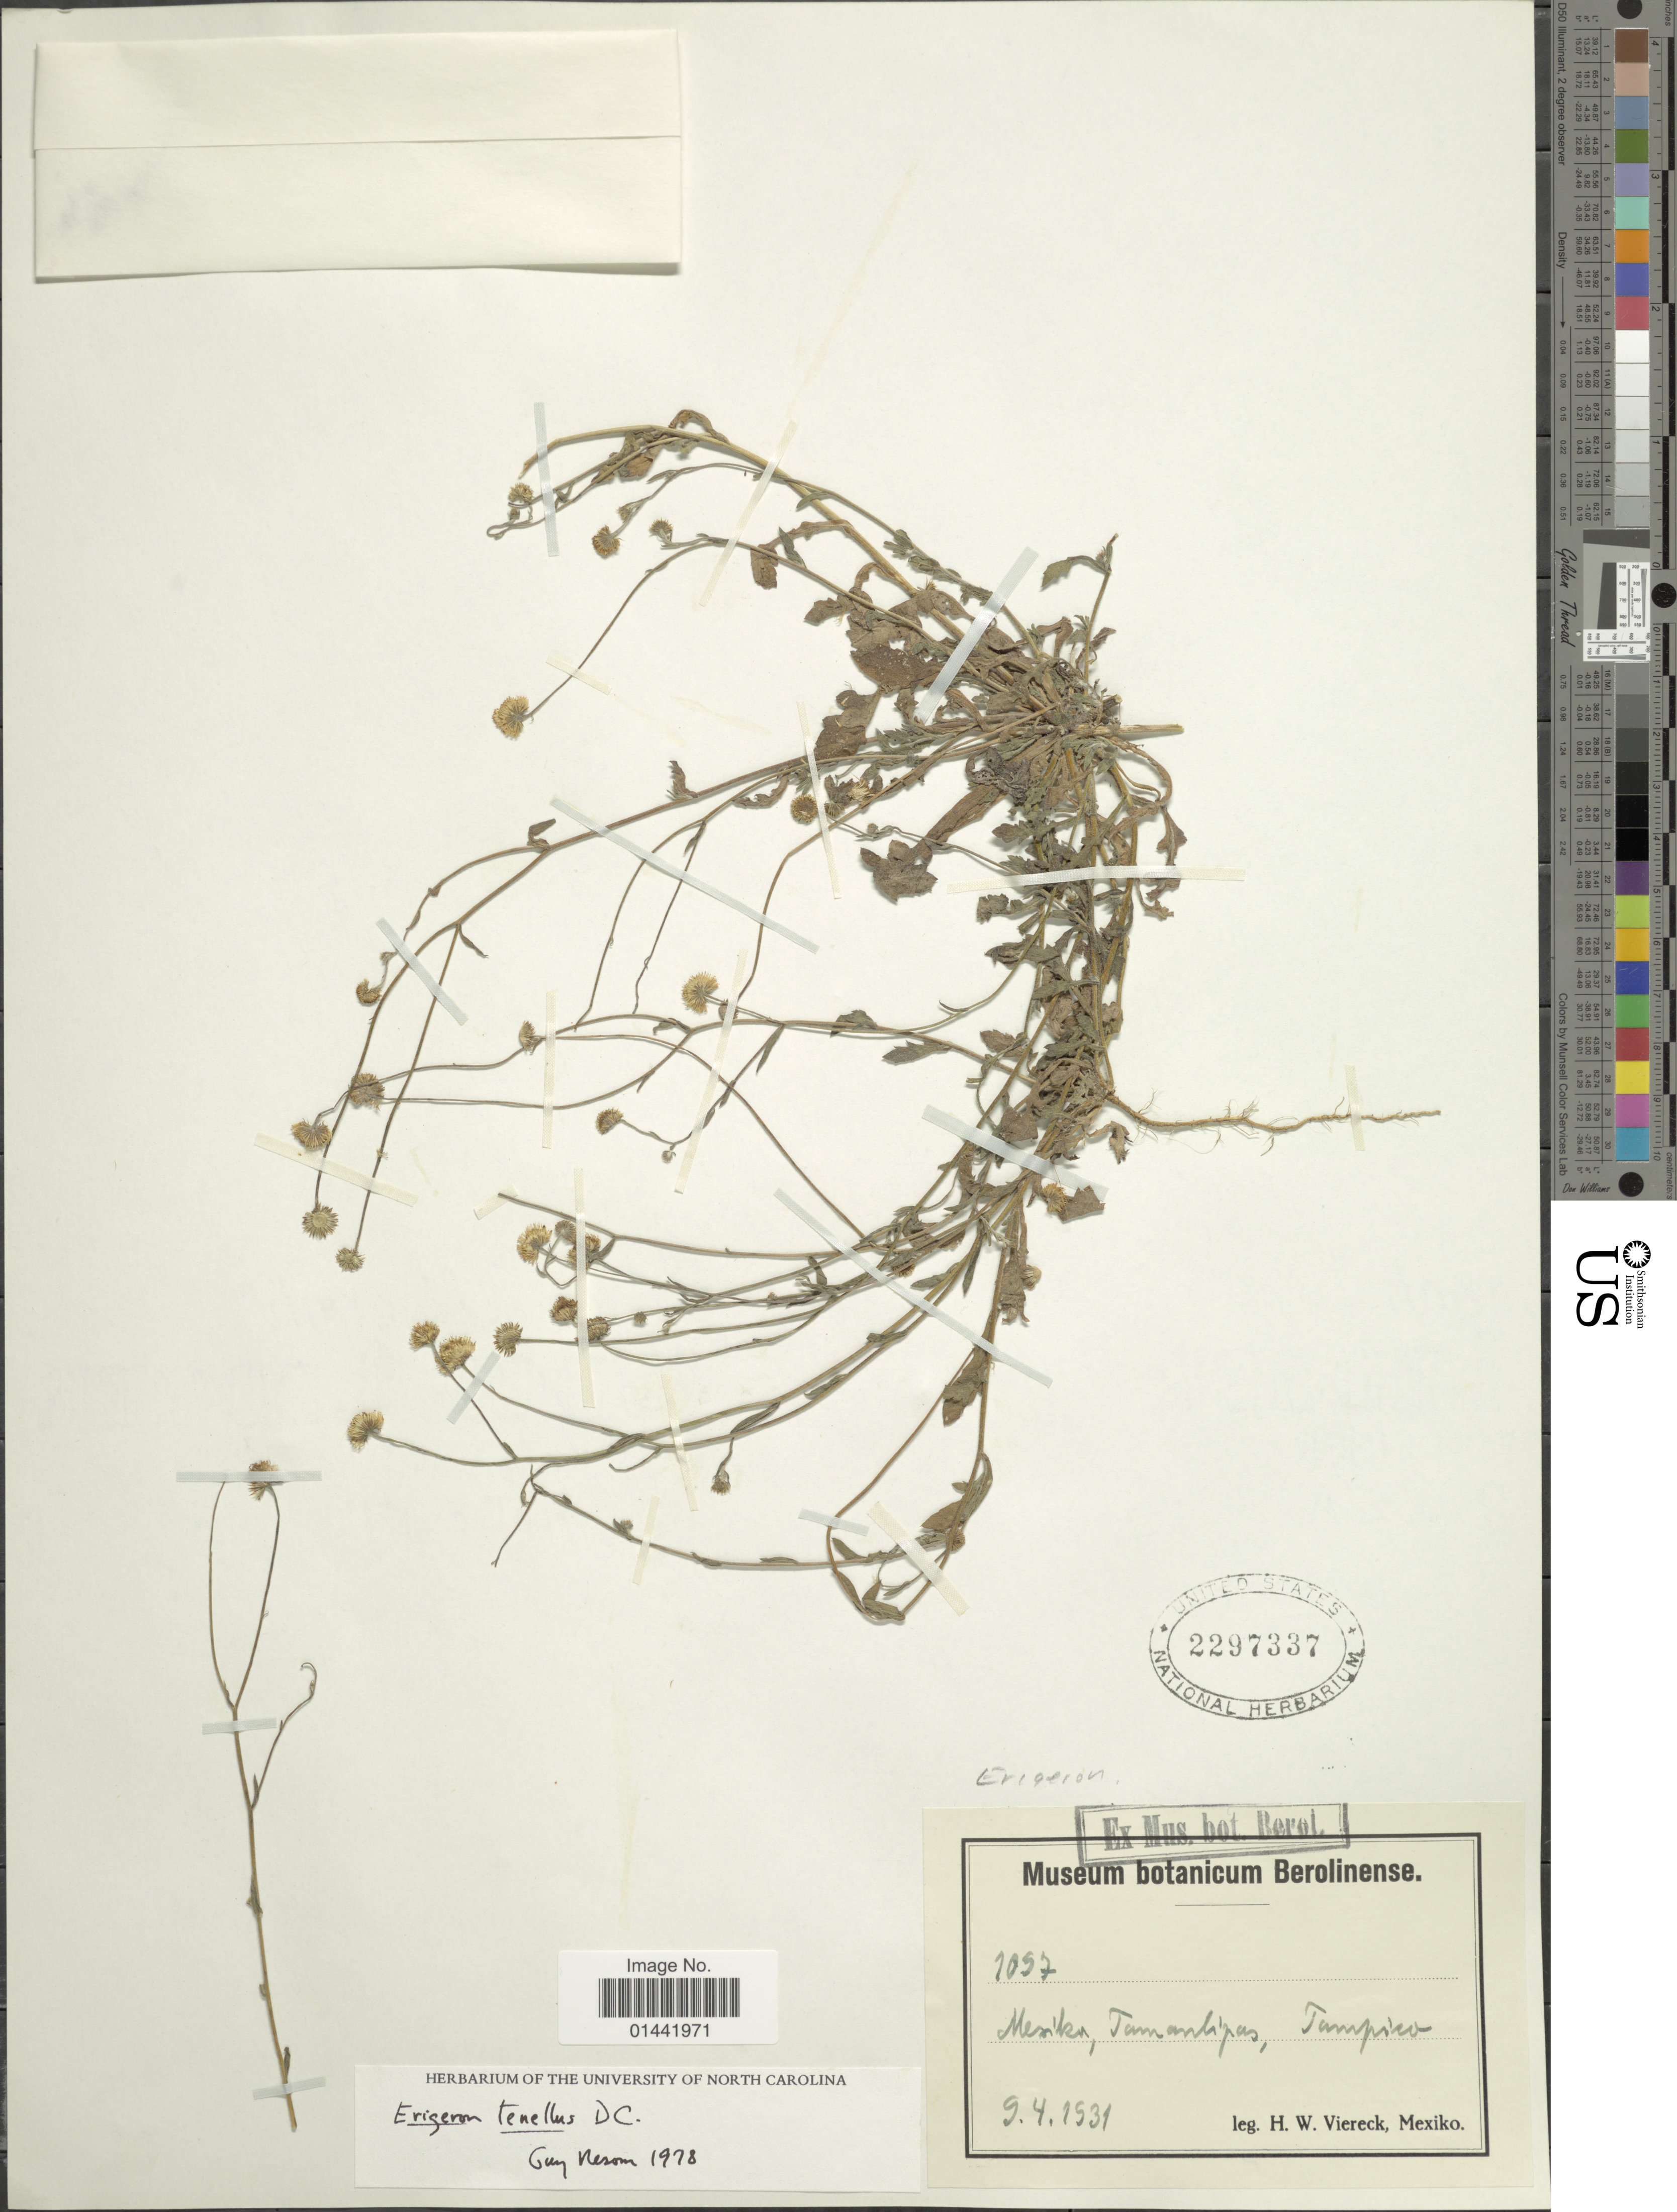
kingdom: Plantae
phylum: Tracheophyta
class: Magnoliopsida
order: Asterales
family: Asteraceae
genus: Erigeron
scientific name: Erigeron tenellus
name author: DC.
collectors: H. W. Viereck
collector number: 1057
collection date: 1931-04-09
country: Mexico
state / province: Tamaulipas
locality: Tampico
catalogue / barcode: US 2297337